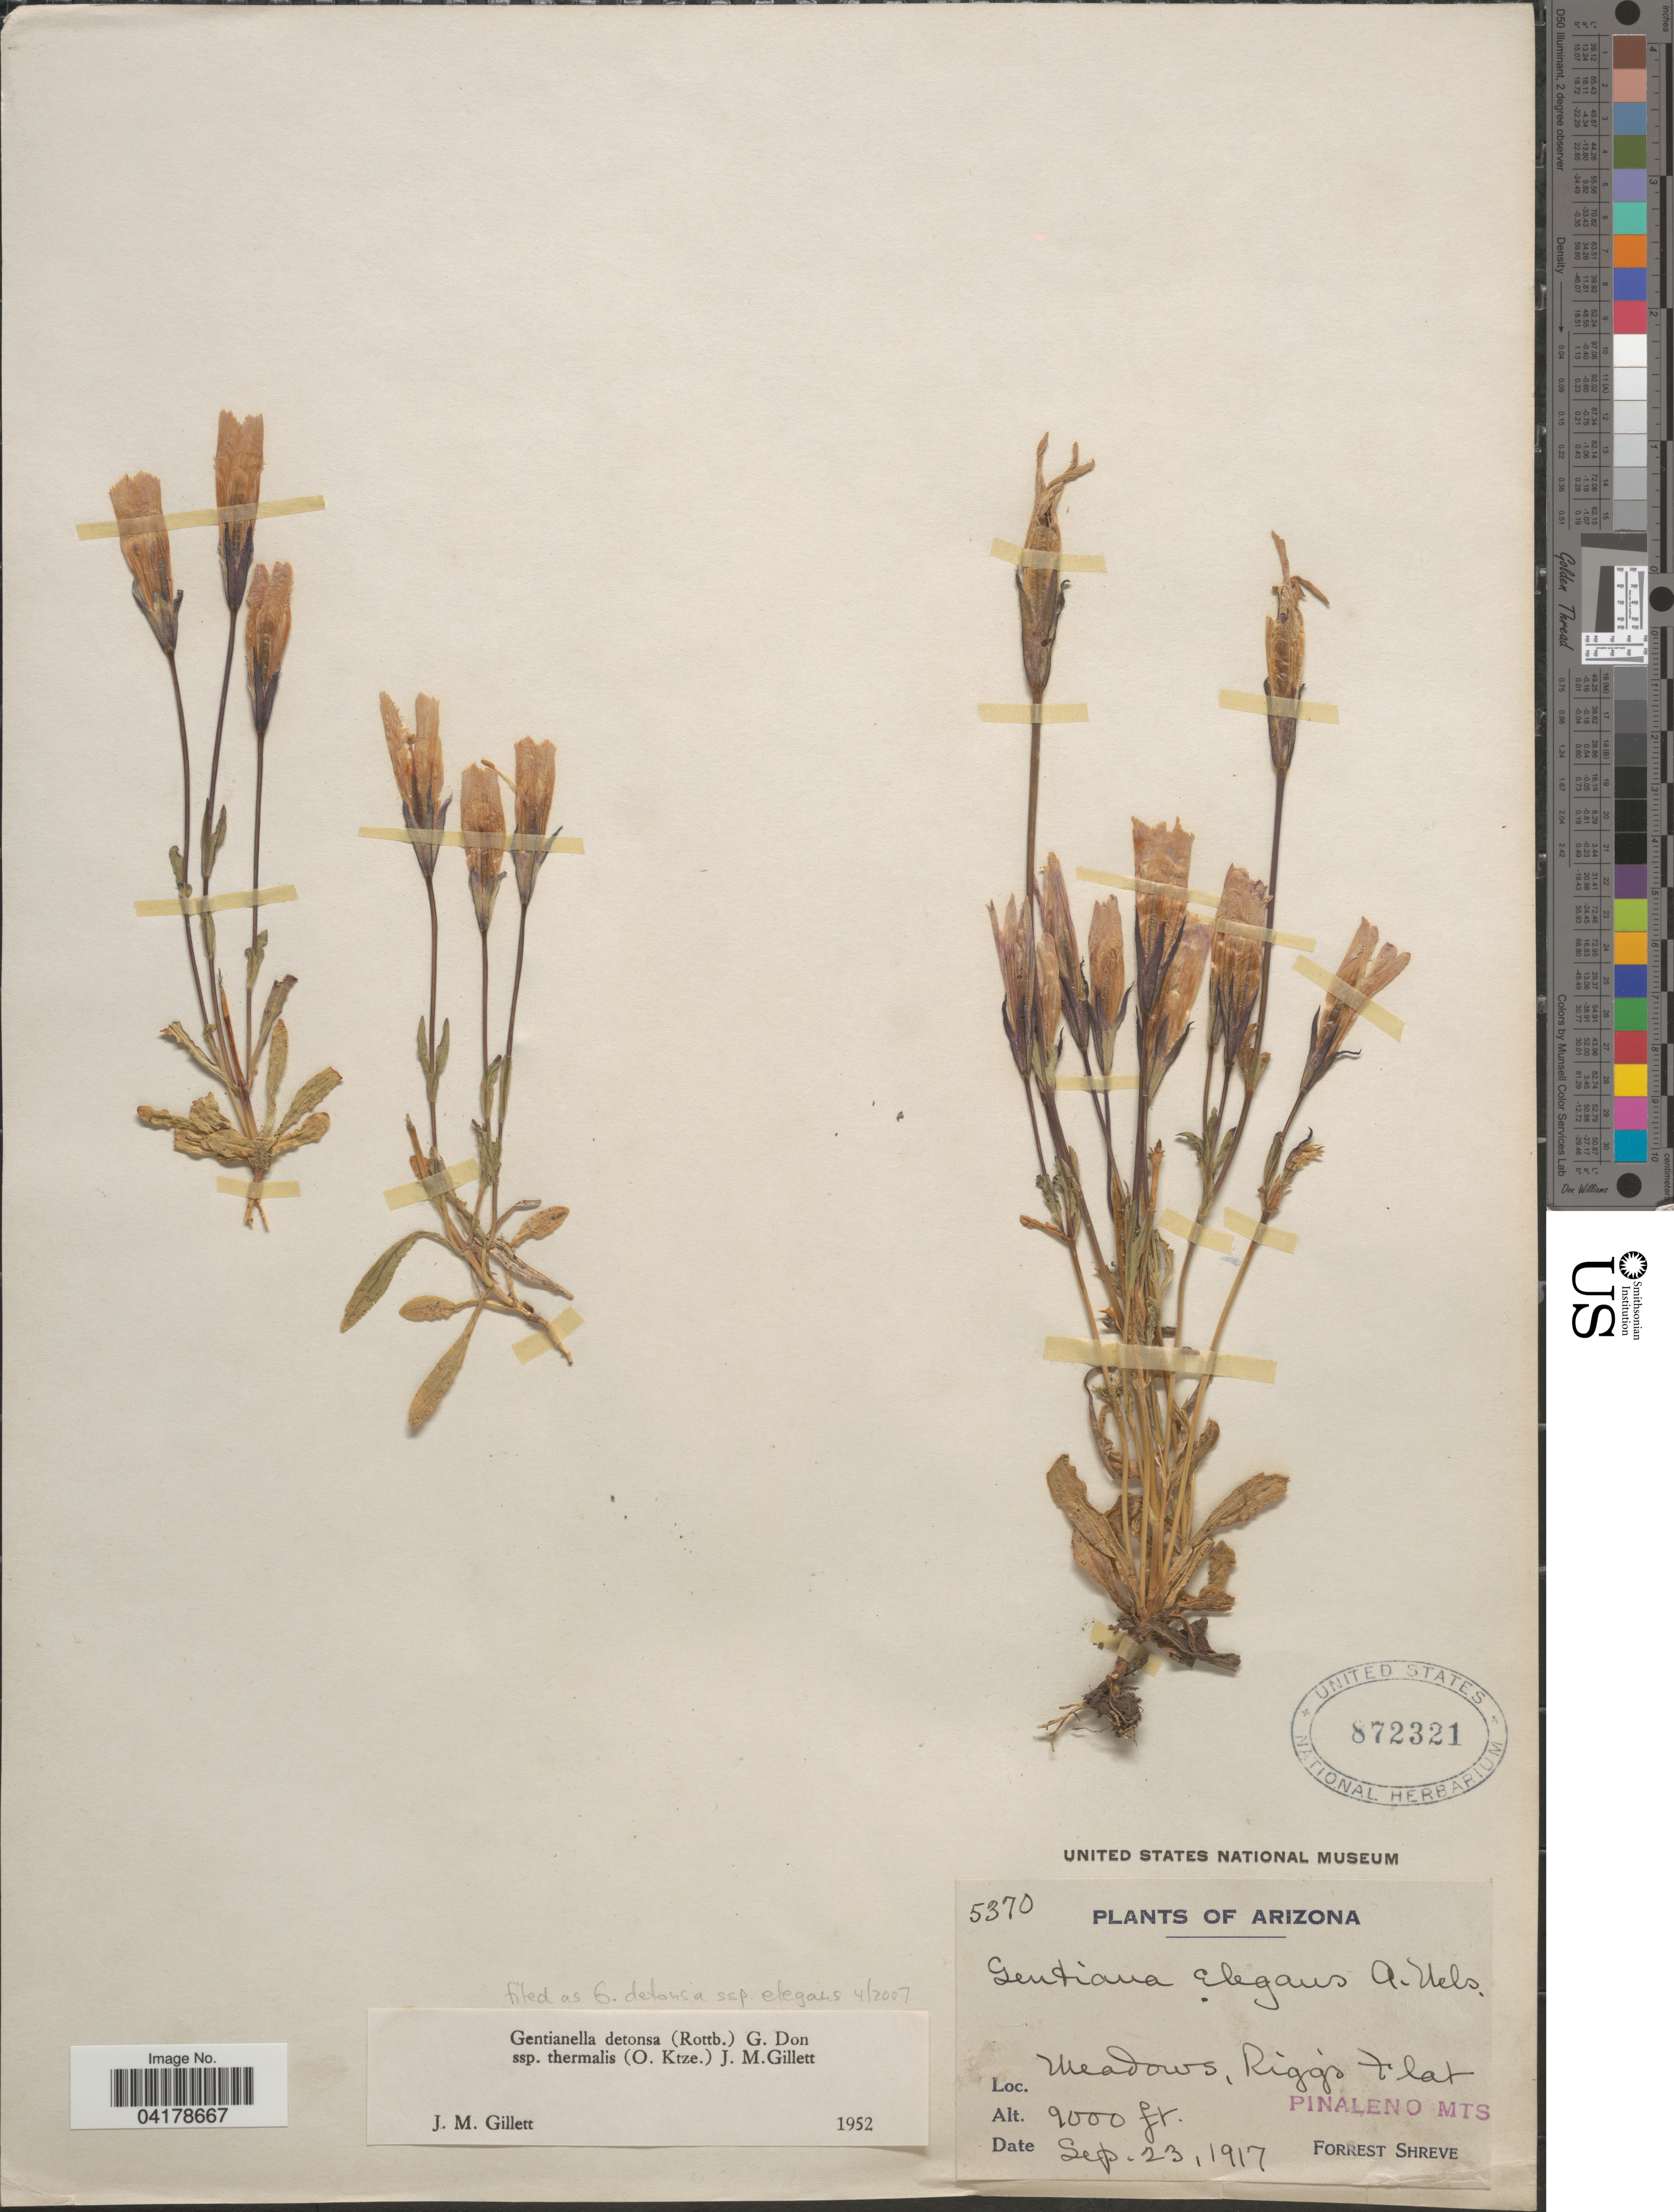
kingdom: Plantae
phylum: Tracheophyta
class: Magnoliopsida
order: Gentianales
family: Gentianaceae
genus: Gentianella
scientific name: Gentianella detonsa subsp. thermalis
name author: (Kuntze) J.M. Gillett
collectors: F. Shreve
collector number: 5370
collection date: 1917-09-23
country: United States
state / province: Arizona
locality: Meadows, Rigg's Flat. Pinaleno Mts.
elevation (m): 2743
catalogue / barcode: US 872321